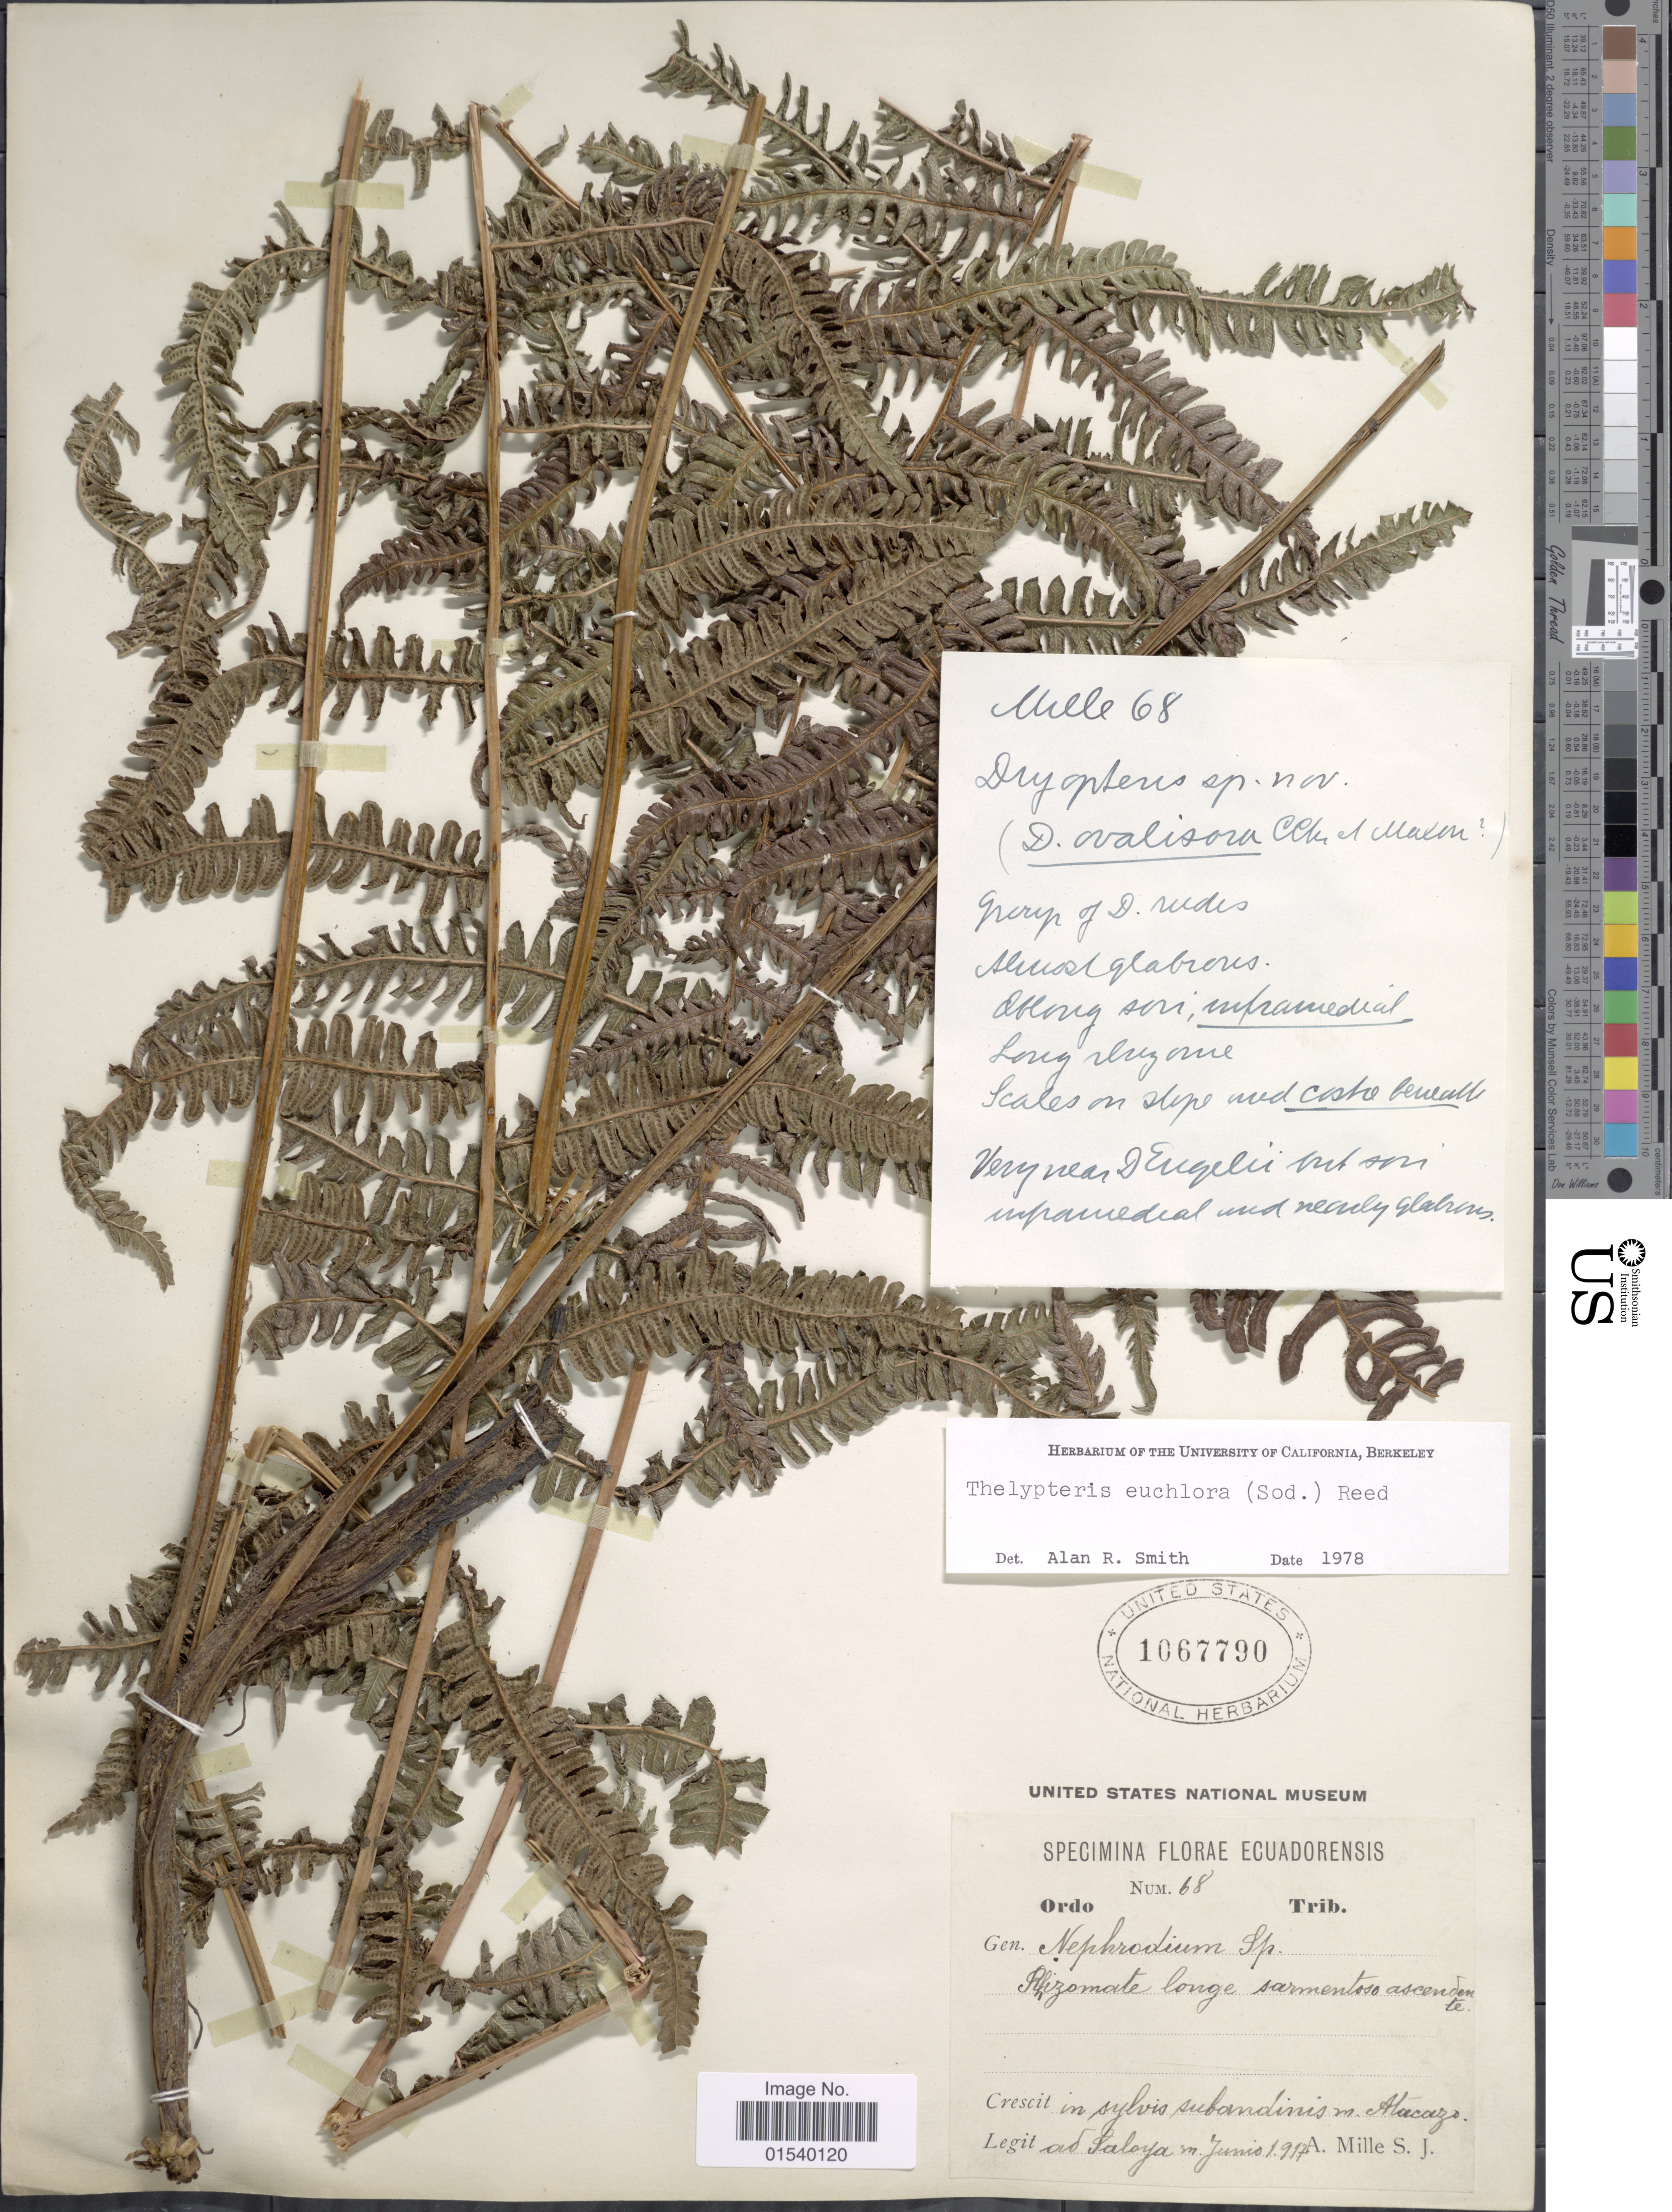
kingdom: Plantae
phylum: Tracheophyta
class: Polypodiopsida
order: Polypodiales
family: Thelypteridaceae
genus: Amauropelta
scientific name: Amauropelta euchlora (Sodiro) comb. nov., ined. 2015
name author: (Sodiro)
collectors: A. Mille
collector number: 68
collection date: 1917-06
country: Ecuador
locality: In sylvis subandinis m. Atacazo ad Saloya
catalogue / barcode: US 1067790